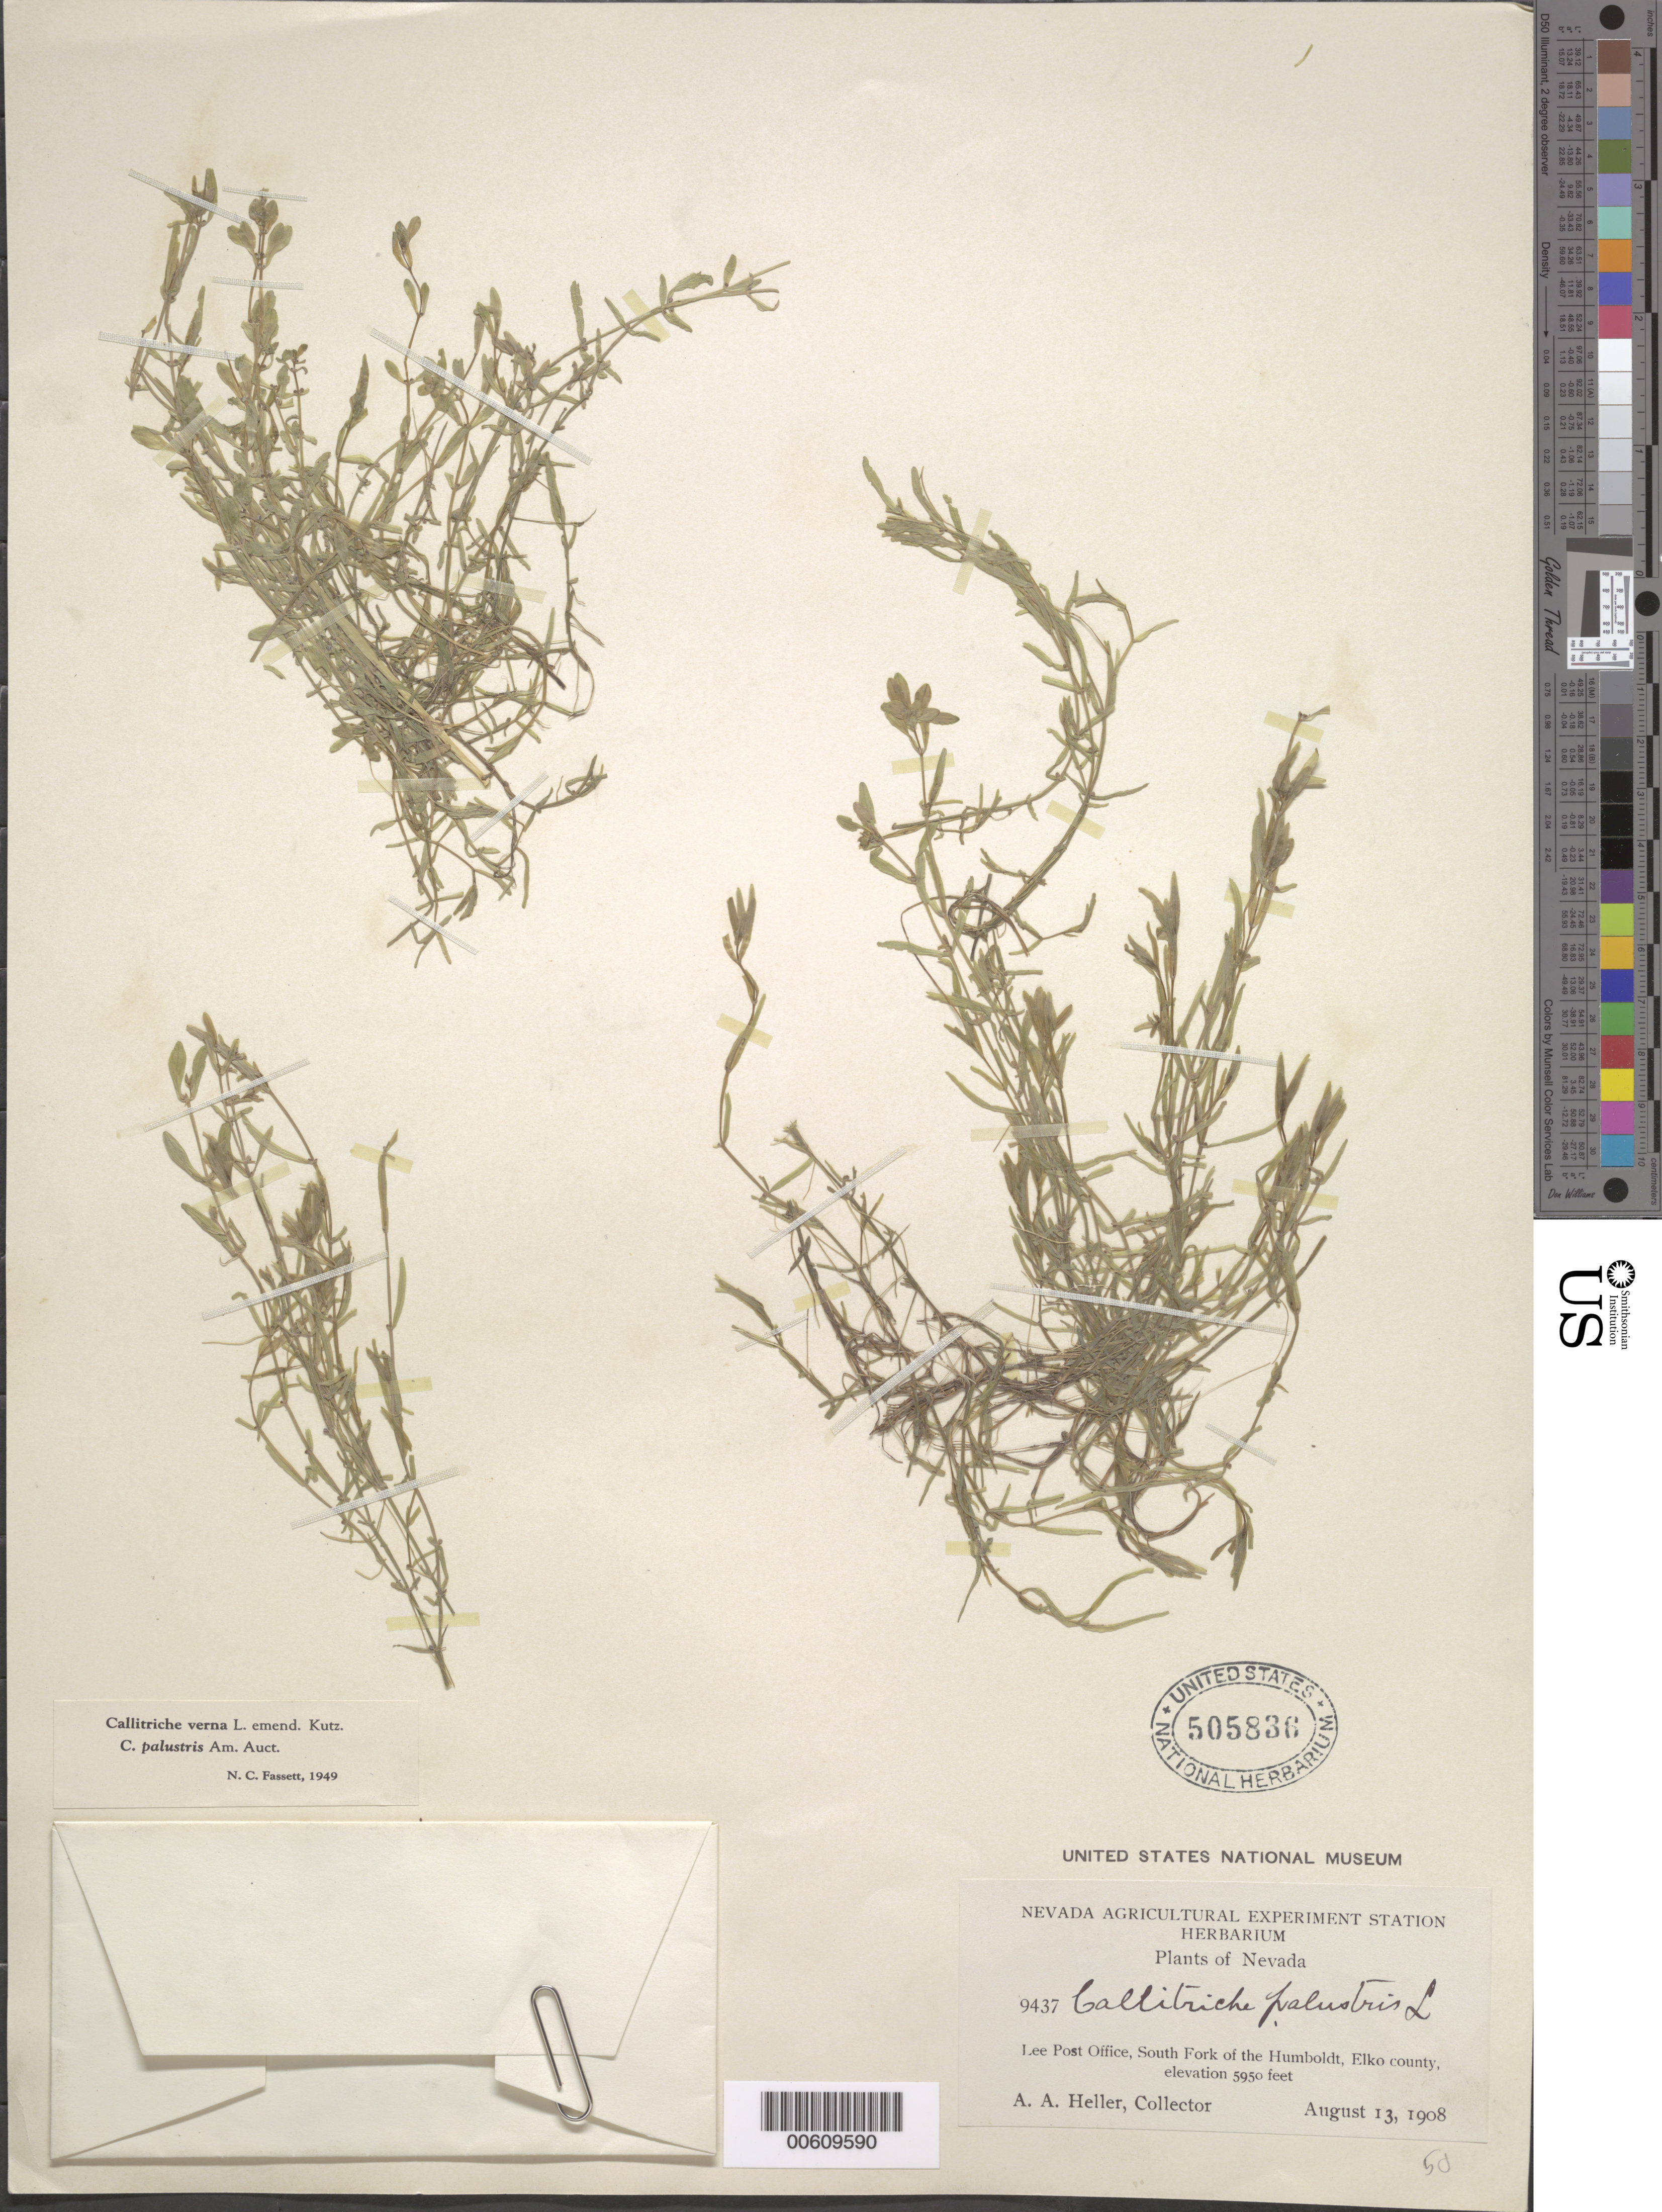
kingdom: Plantae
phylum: Tracheophyta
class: Magnoliopsida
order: Lamiales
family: Plantaginaceae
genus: Callitriche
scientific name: Callitriche verna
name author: L.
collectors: A. A. Heller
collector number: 9437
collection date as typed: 13 Aug 1908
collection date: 1908-08-13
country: United States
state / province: Nevada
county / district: Elko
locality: Lee Post Office, South Fork of Humboldt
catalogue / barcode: US 505836